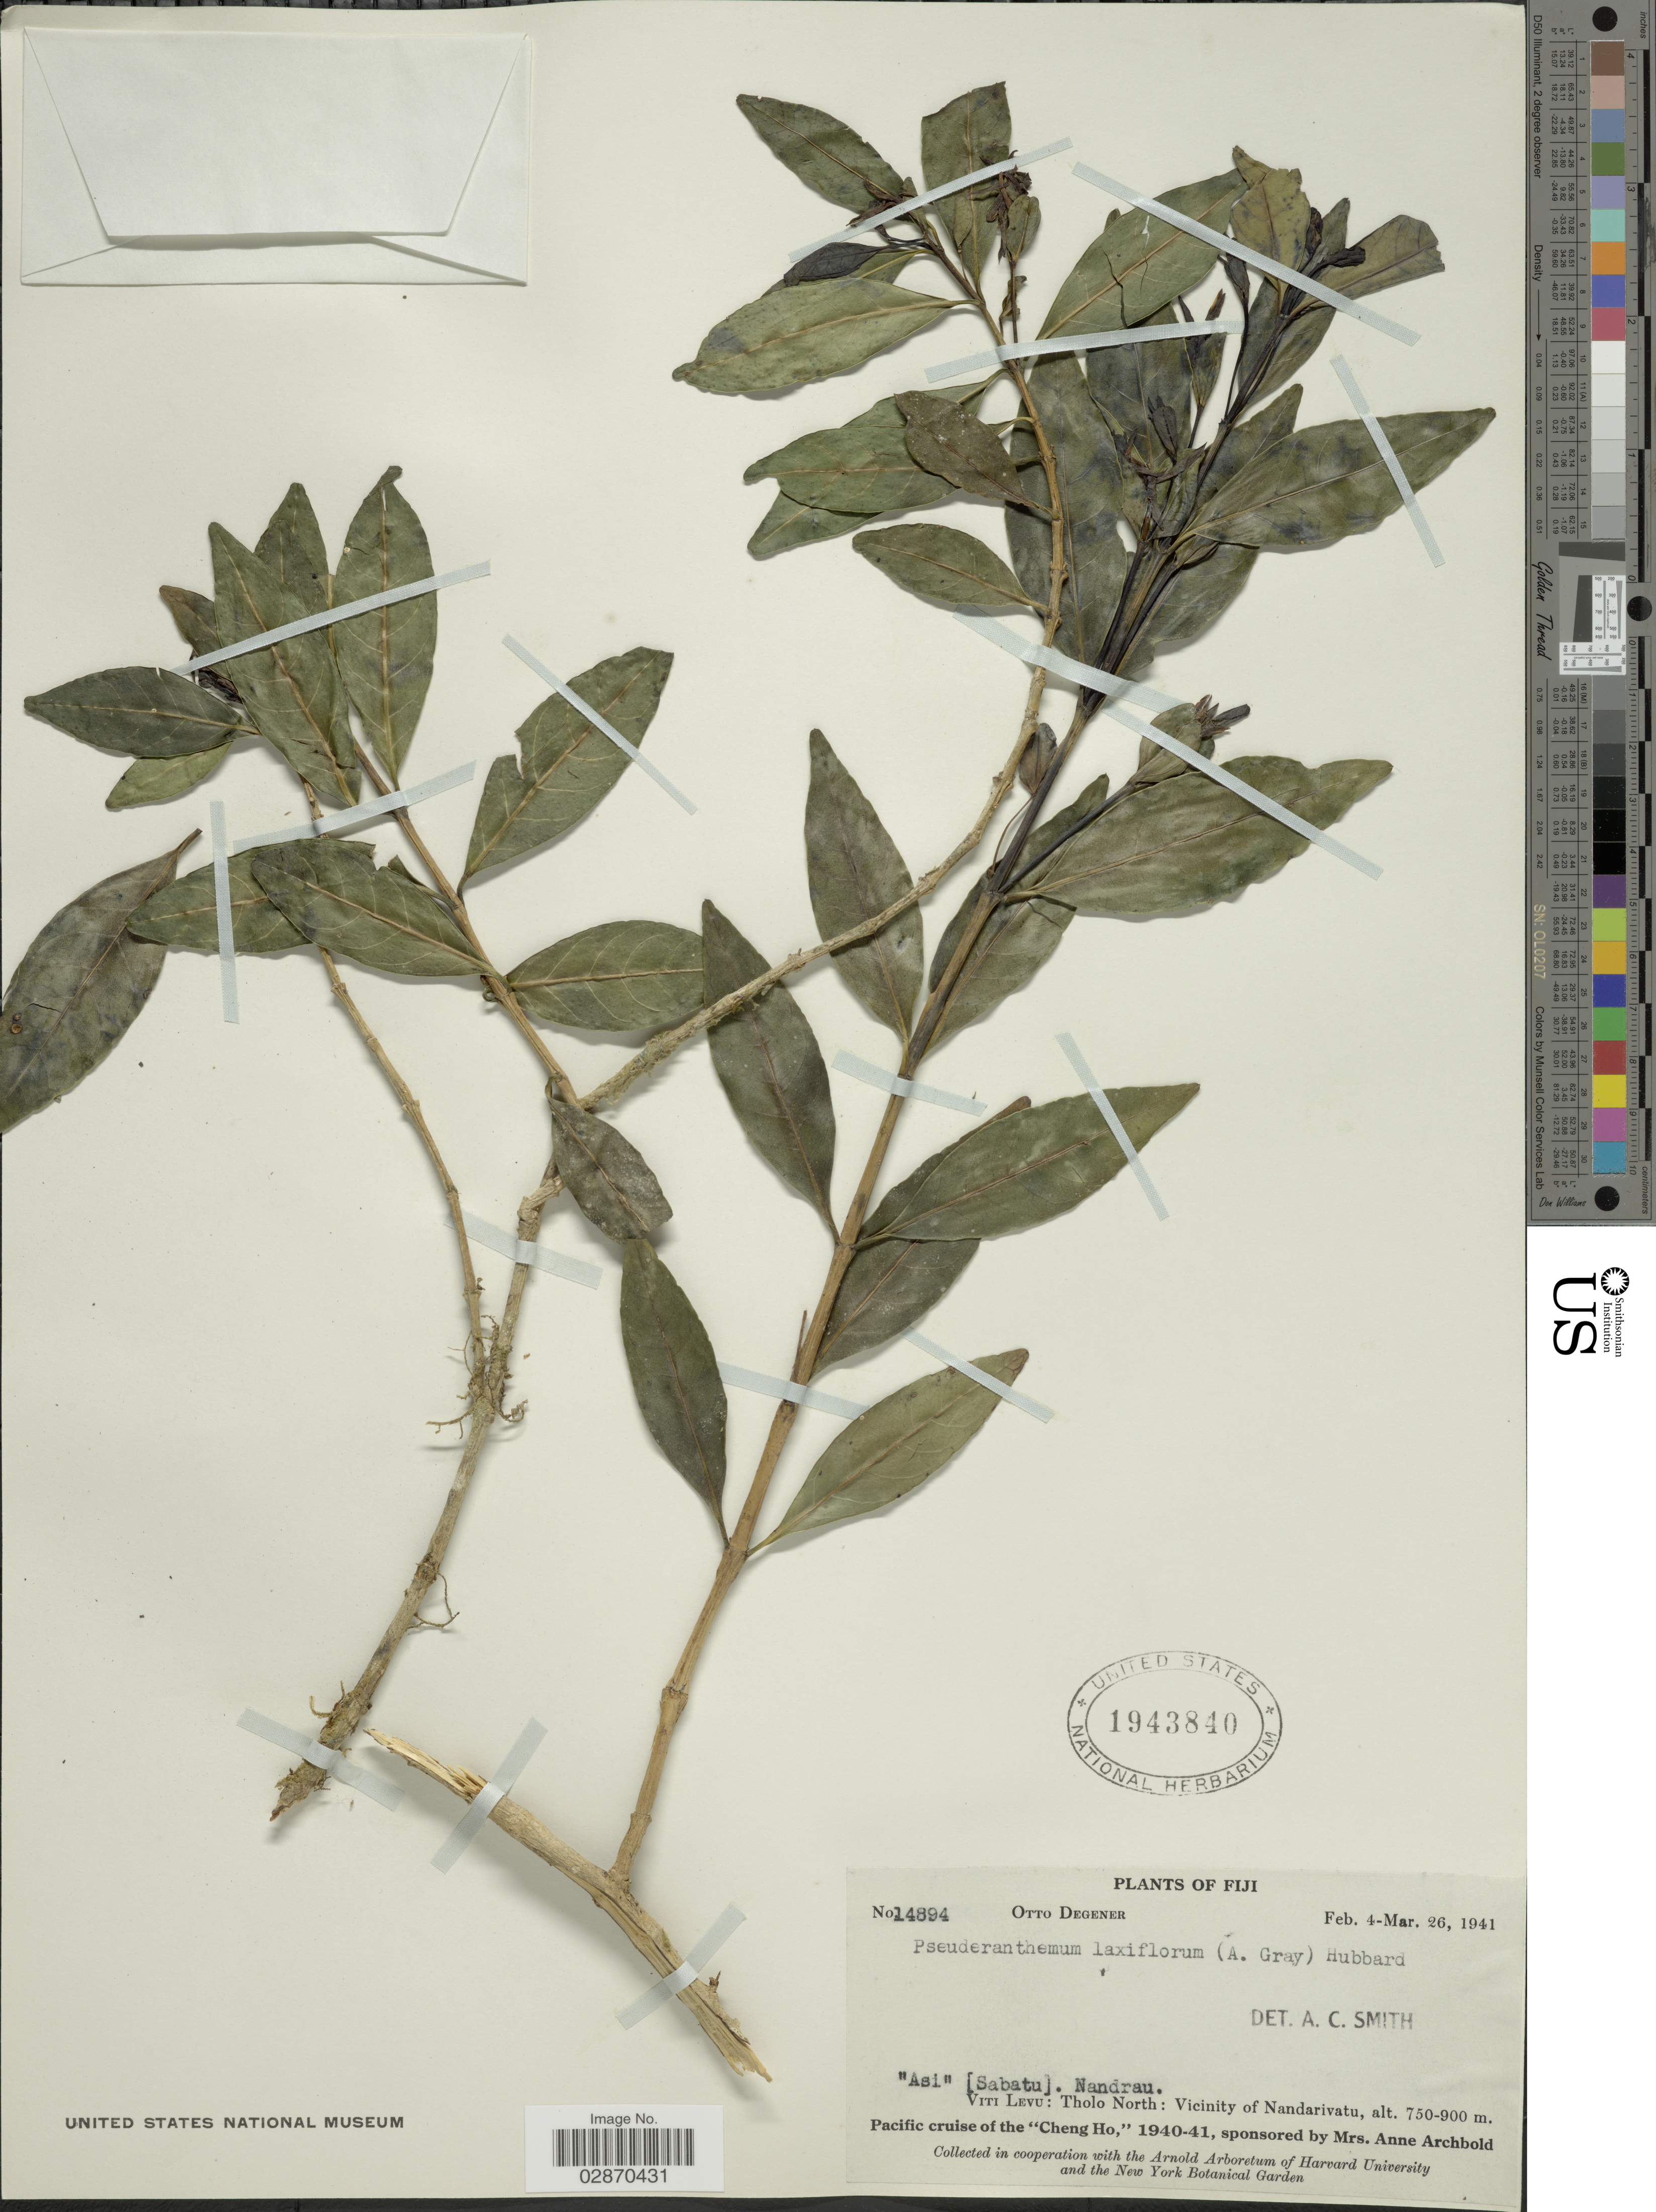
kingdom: Plantae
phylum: Tracheophyta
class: Magnoliopsida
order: Lamiales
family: Acanthaceae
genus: Pseuderanthemum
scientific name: Pseuderanthemum laxiflorum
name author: (A. Gray)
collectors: O. Degener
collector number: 14894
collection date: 1941-02-04/1941-03-26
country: Fiji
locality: Nandrau. Viti Levu: Tholo North: Vicinity of Nandarivatu.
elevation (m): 750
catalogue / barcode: US 1943840